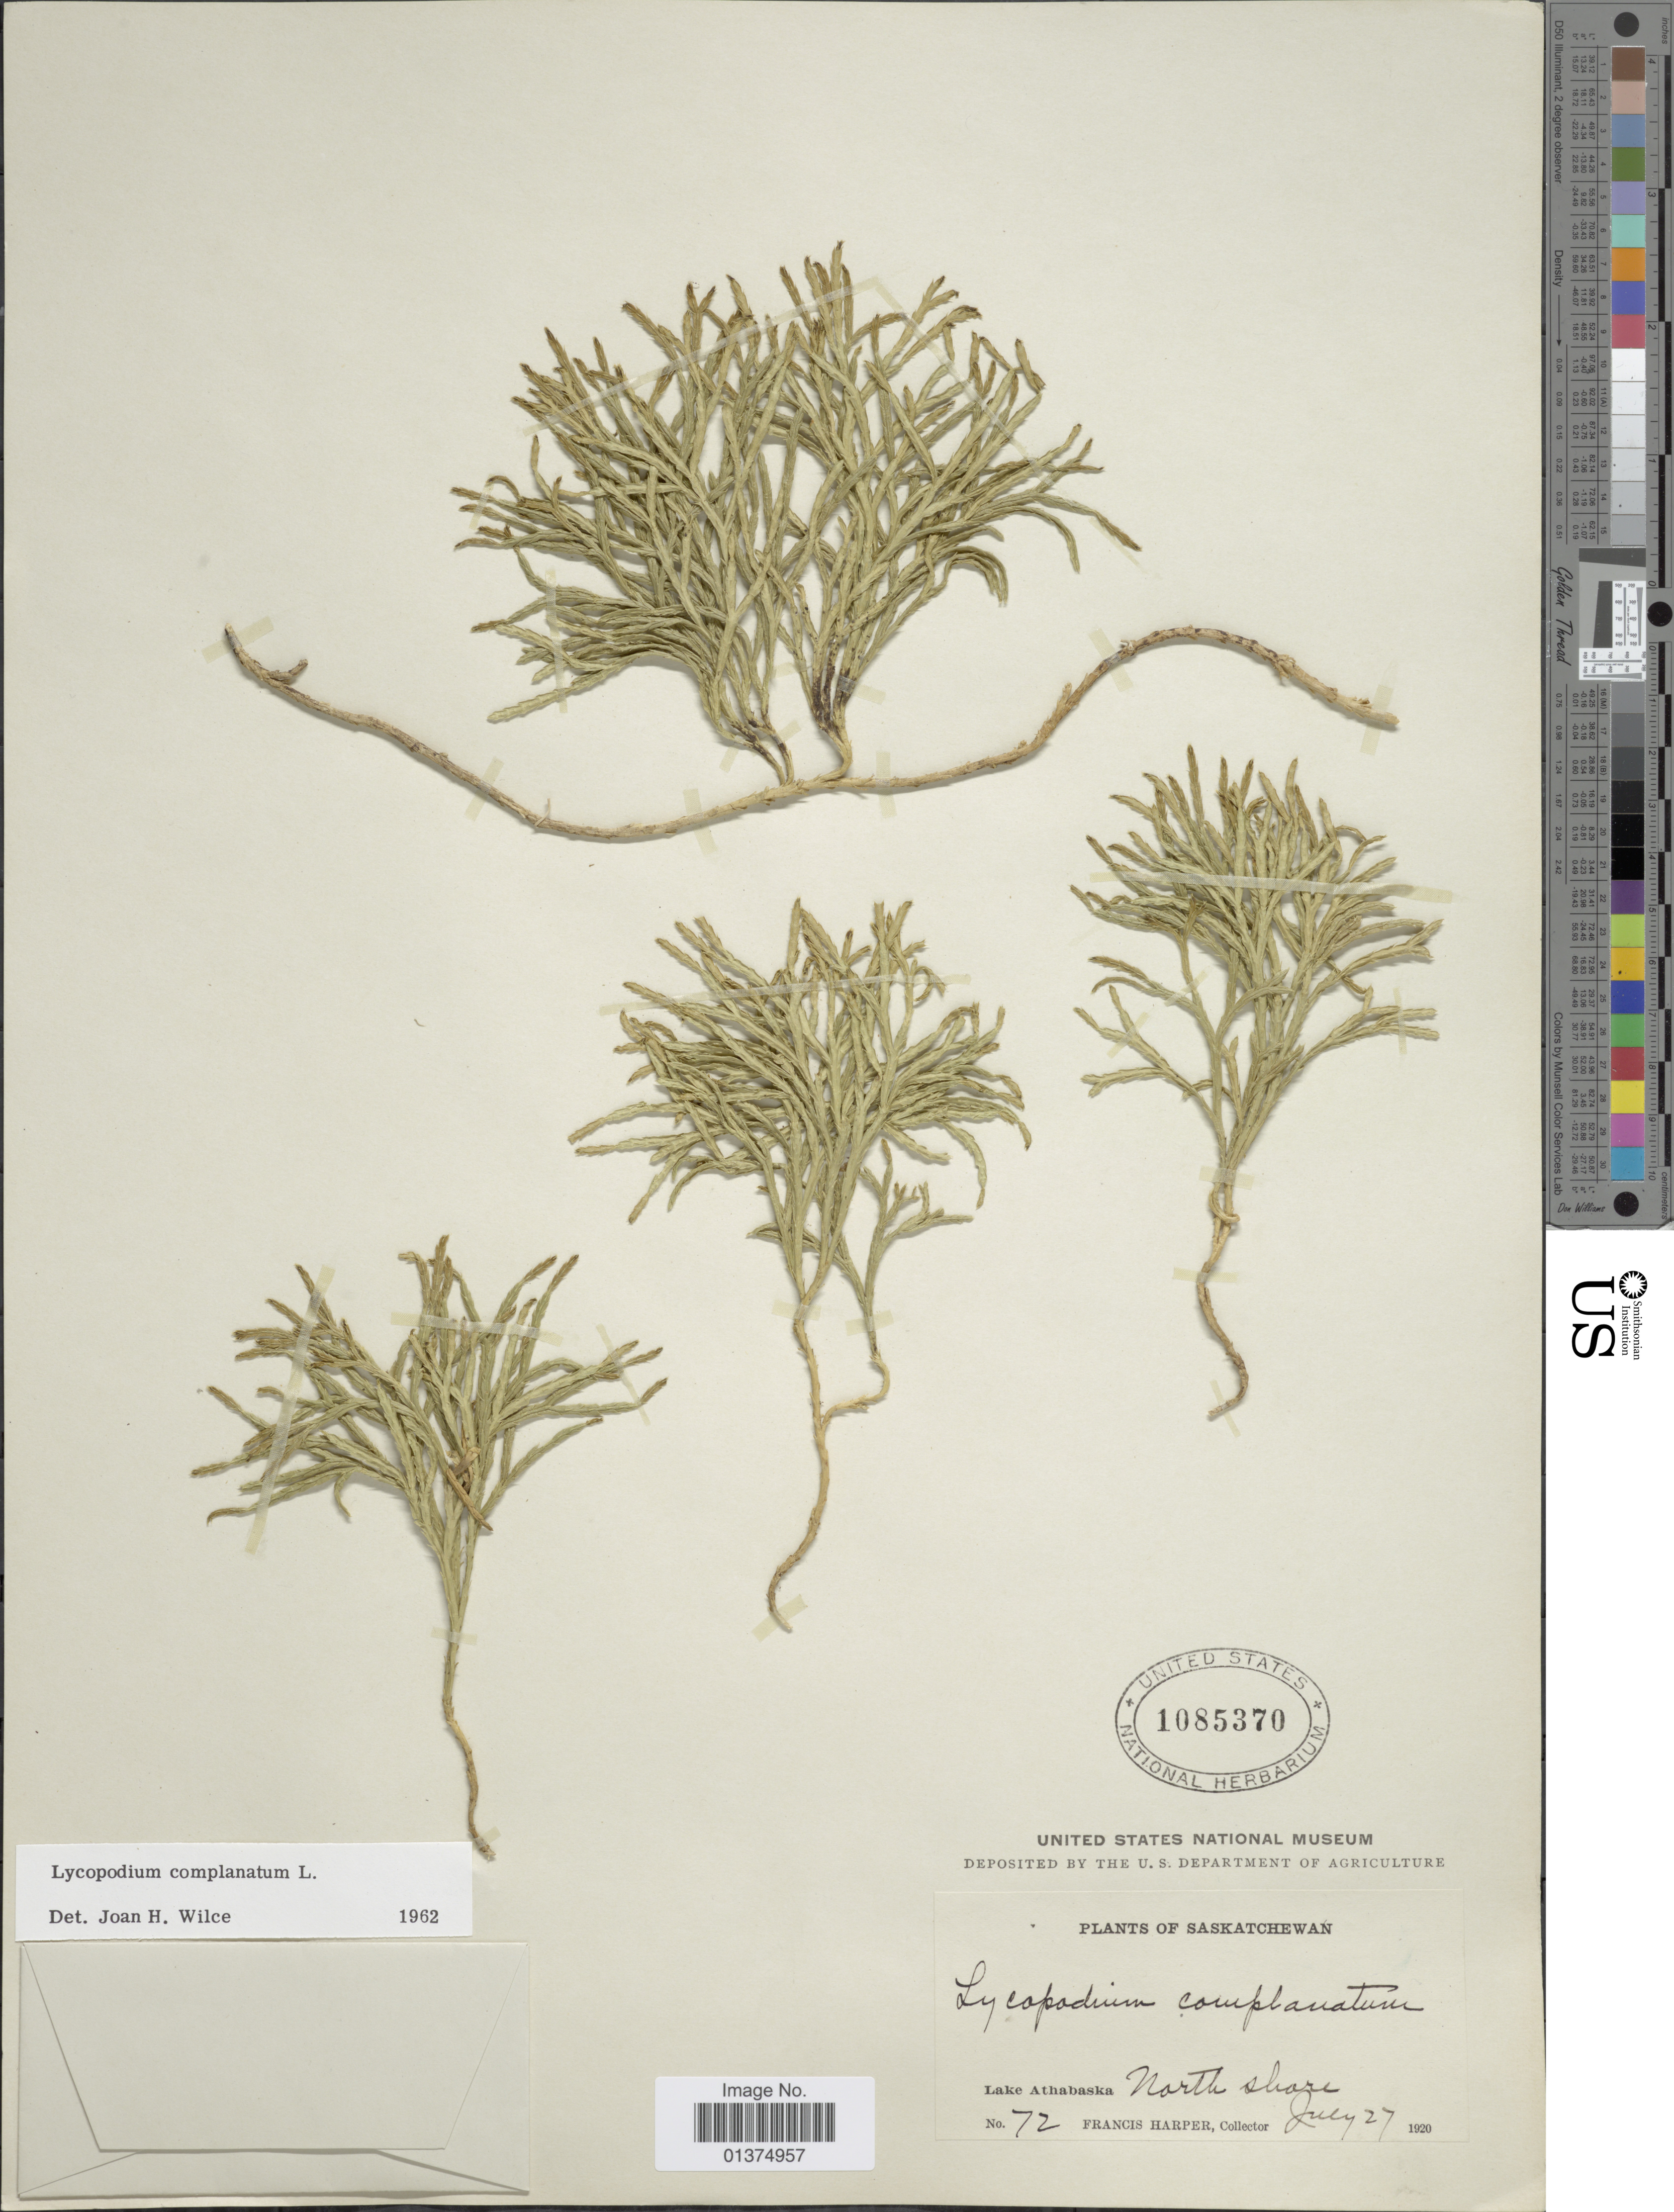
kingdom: Plantae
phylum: Tracheophyta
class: Lycopodiopsida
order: Lycopodiales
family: Lycopodiaceae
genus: Diphasiastrum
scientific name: Diphasiastrum complanatum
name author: (L.) Holub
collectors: F. Harper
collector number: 72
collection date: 1920-07-27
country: Canada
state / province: Saskatchewan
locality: Lake Athabaska North shore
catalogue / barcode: US 1085370